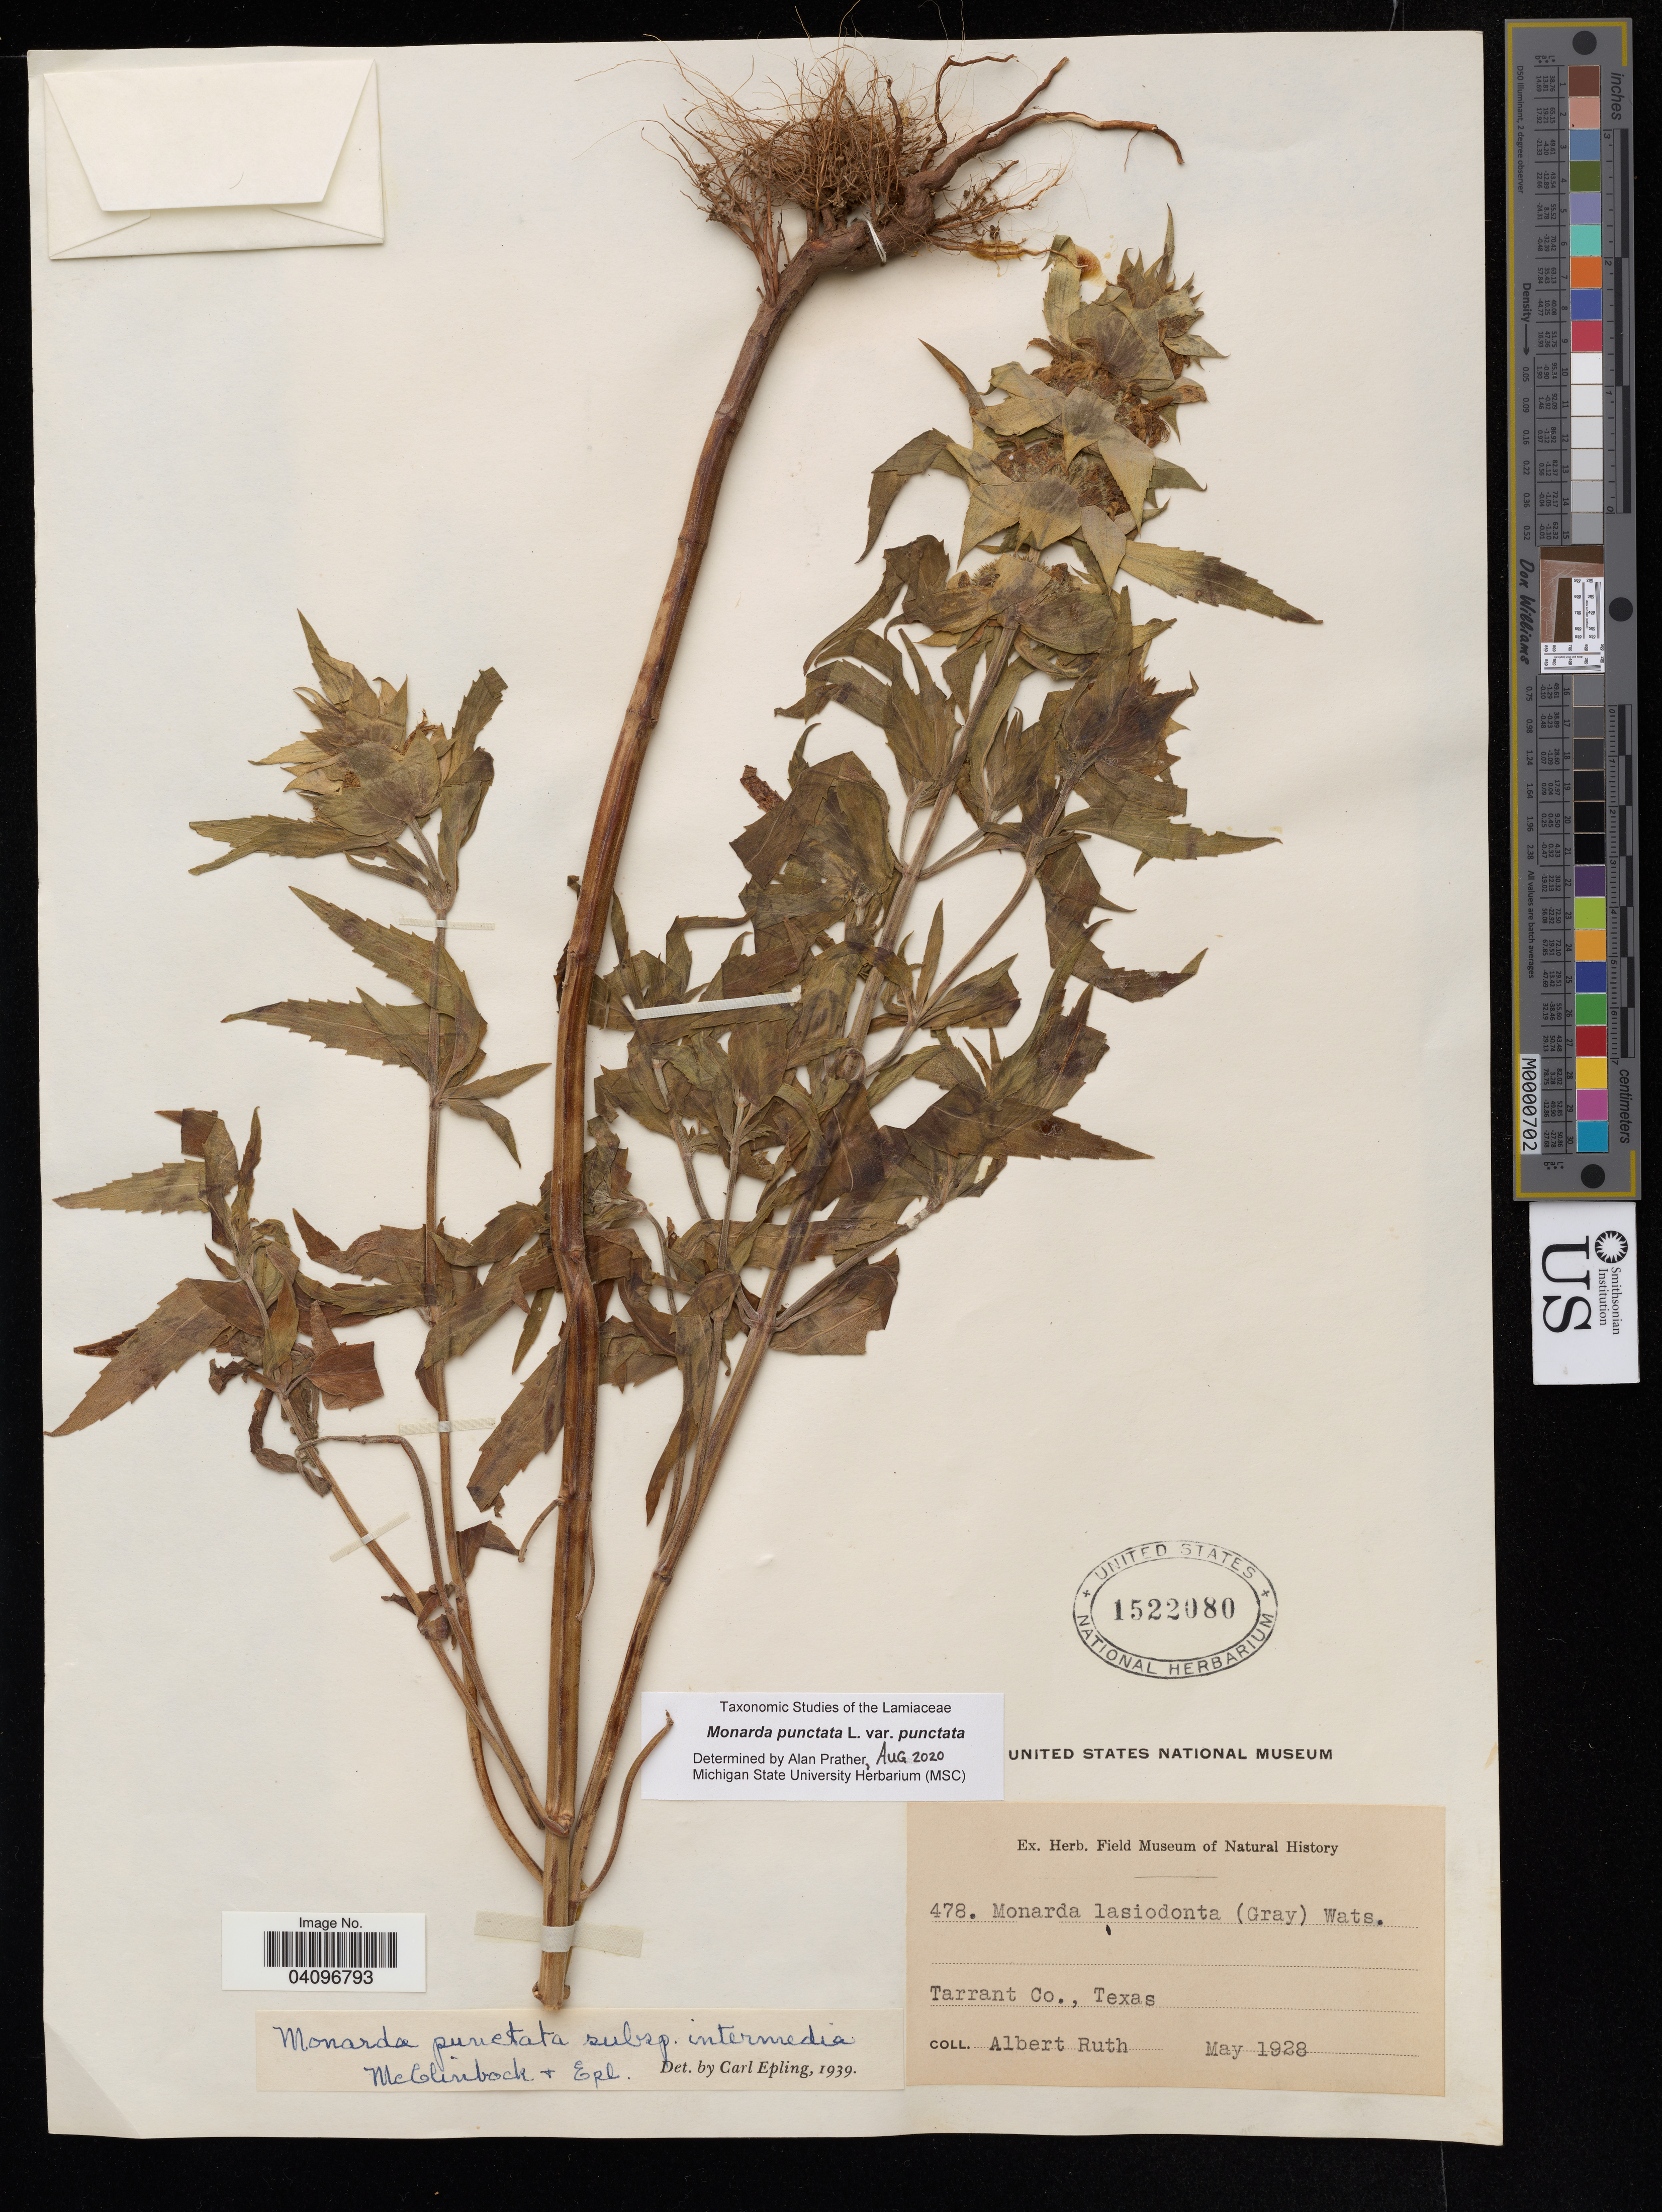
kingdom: Plantae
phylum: Tracheophyta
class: Magnoliopsida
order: Lamiales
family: Lamiaceae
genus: Monarda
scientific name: Monarda punctata var. punctata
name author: L.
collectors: A. Ruth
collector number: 478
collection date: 1928-05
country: United States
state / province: Texas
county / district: Tarrant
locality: Tarrant Co.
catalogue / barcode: US 1522080